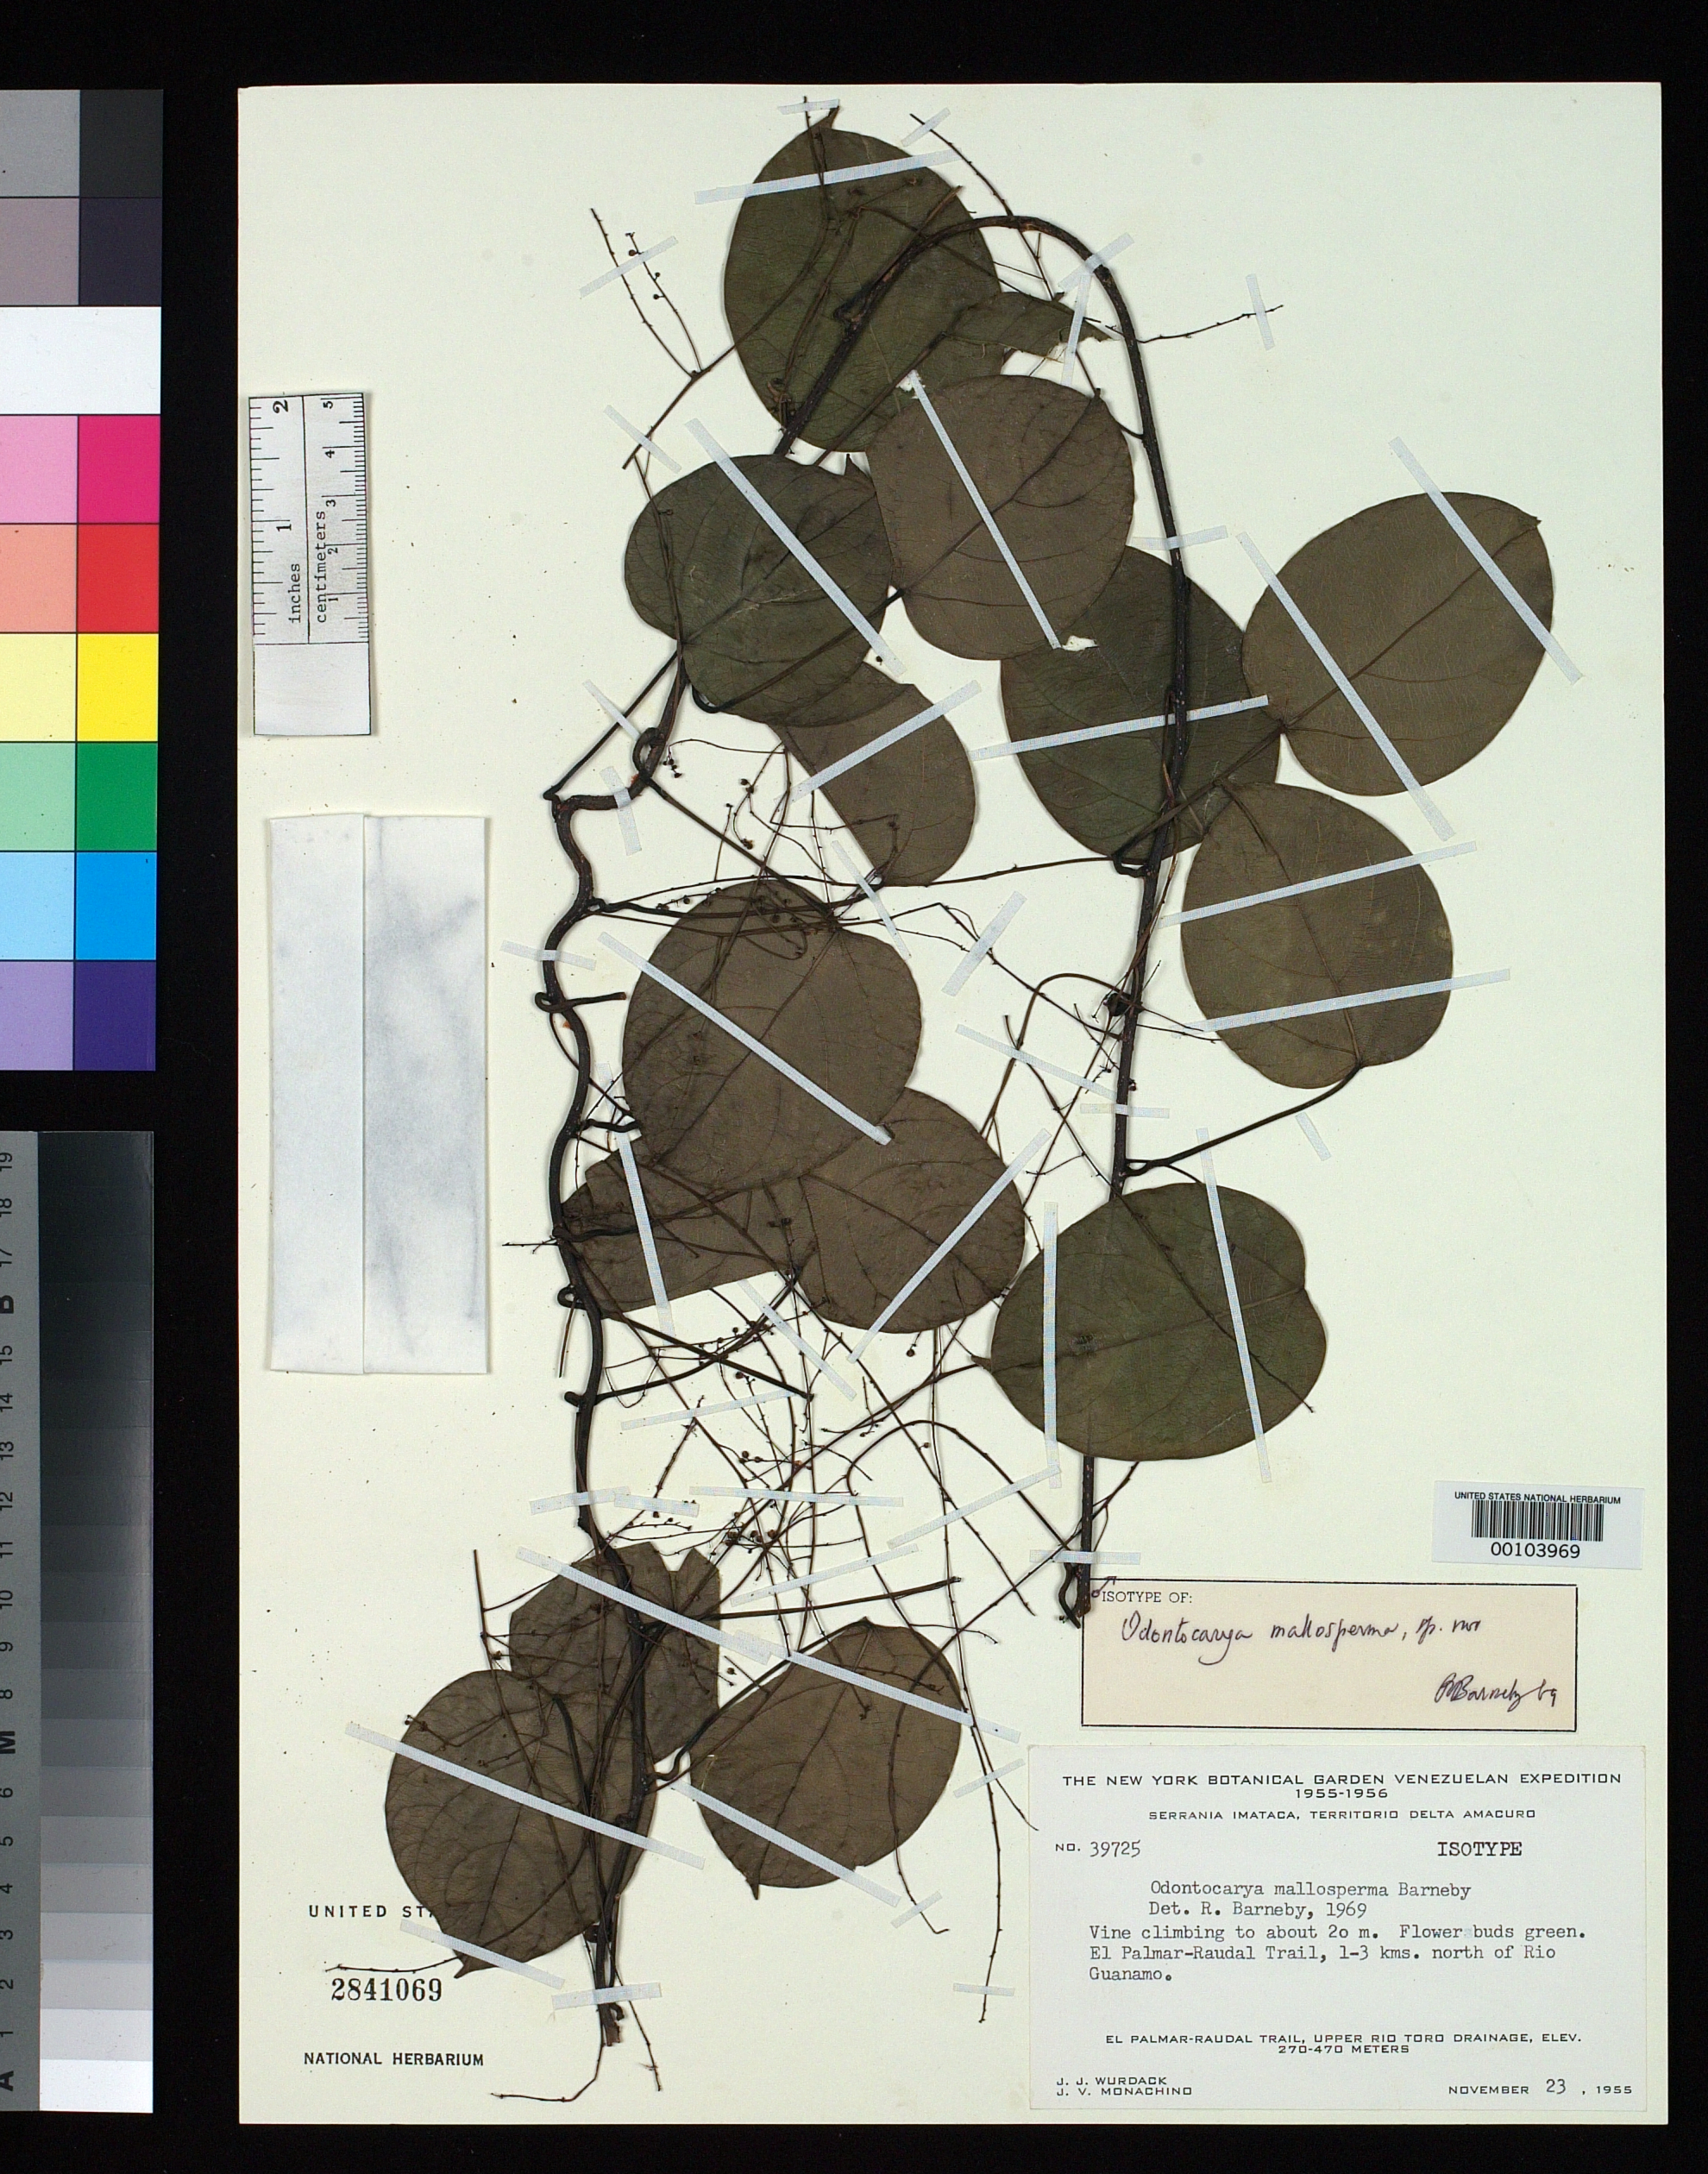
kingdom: Plantae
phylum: Tracheophyta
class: Magnoliopsida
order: Ranunculales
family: Menispermaceae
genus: Odontocarya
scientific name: Odontocarya mallosperma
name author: Barneby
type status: Isotype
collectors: J. J. Wurdack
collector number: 39725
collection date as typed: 23 Nov 1955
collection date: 1955-11-23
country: Venezuela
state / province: Bolívar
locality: El Palmar-Raudal Trail, 1-3 km N of Rio Guanamo.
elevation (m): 270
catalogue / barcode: US 2841069